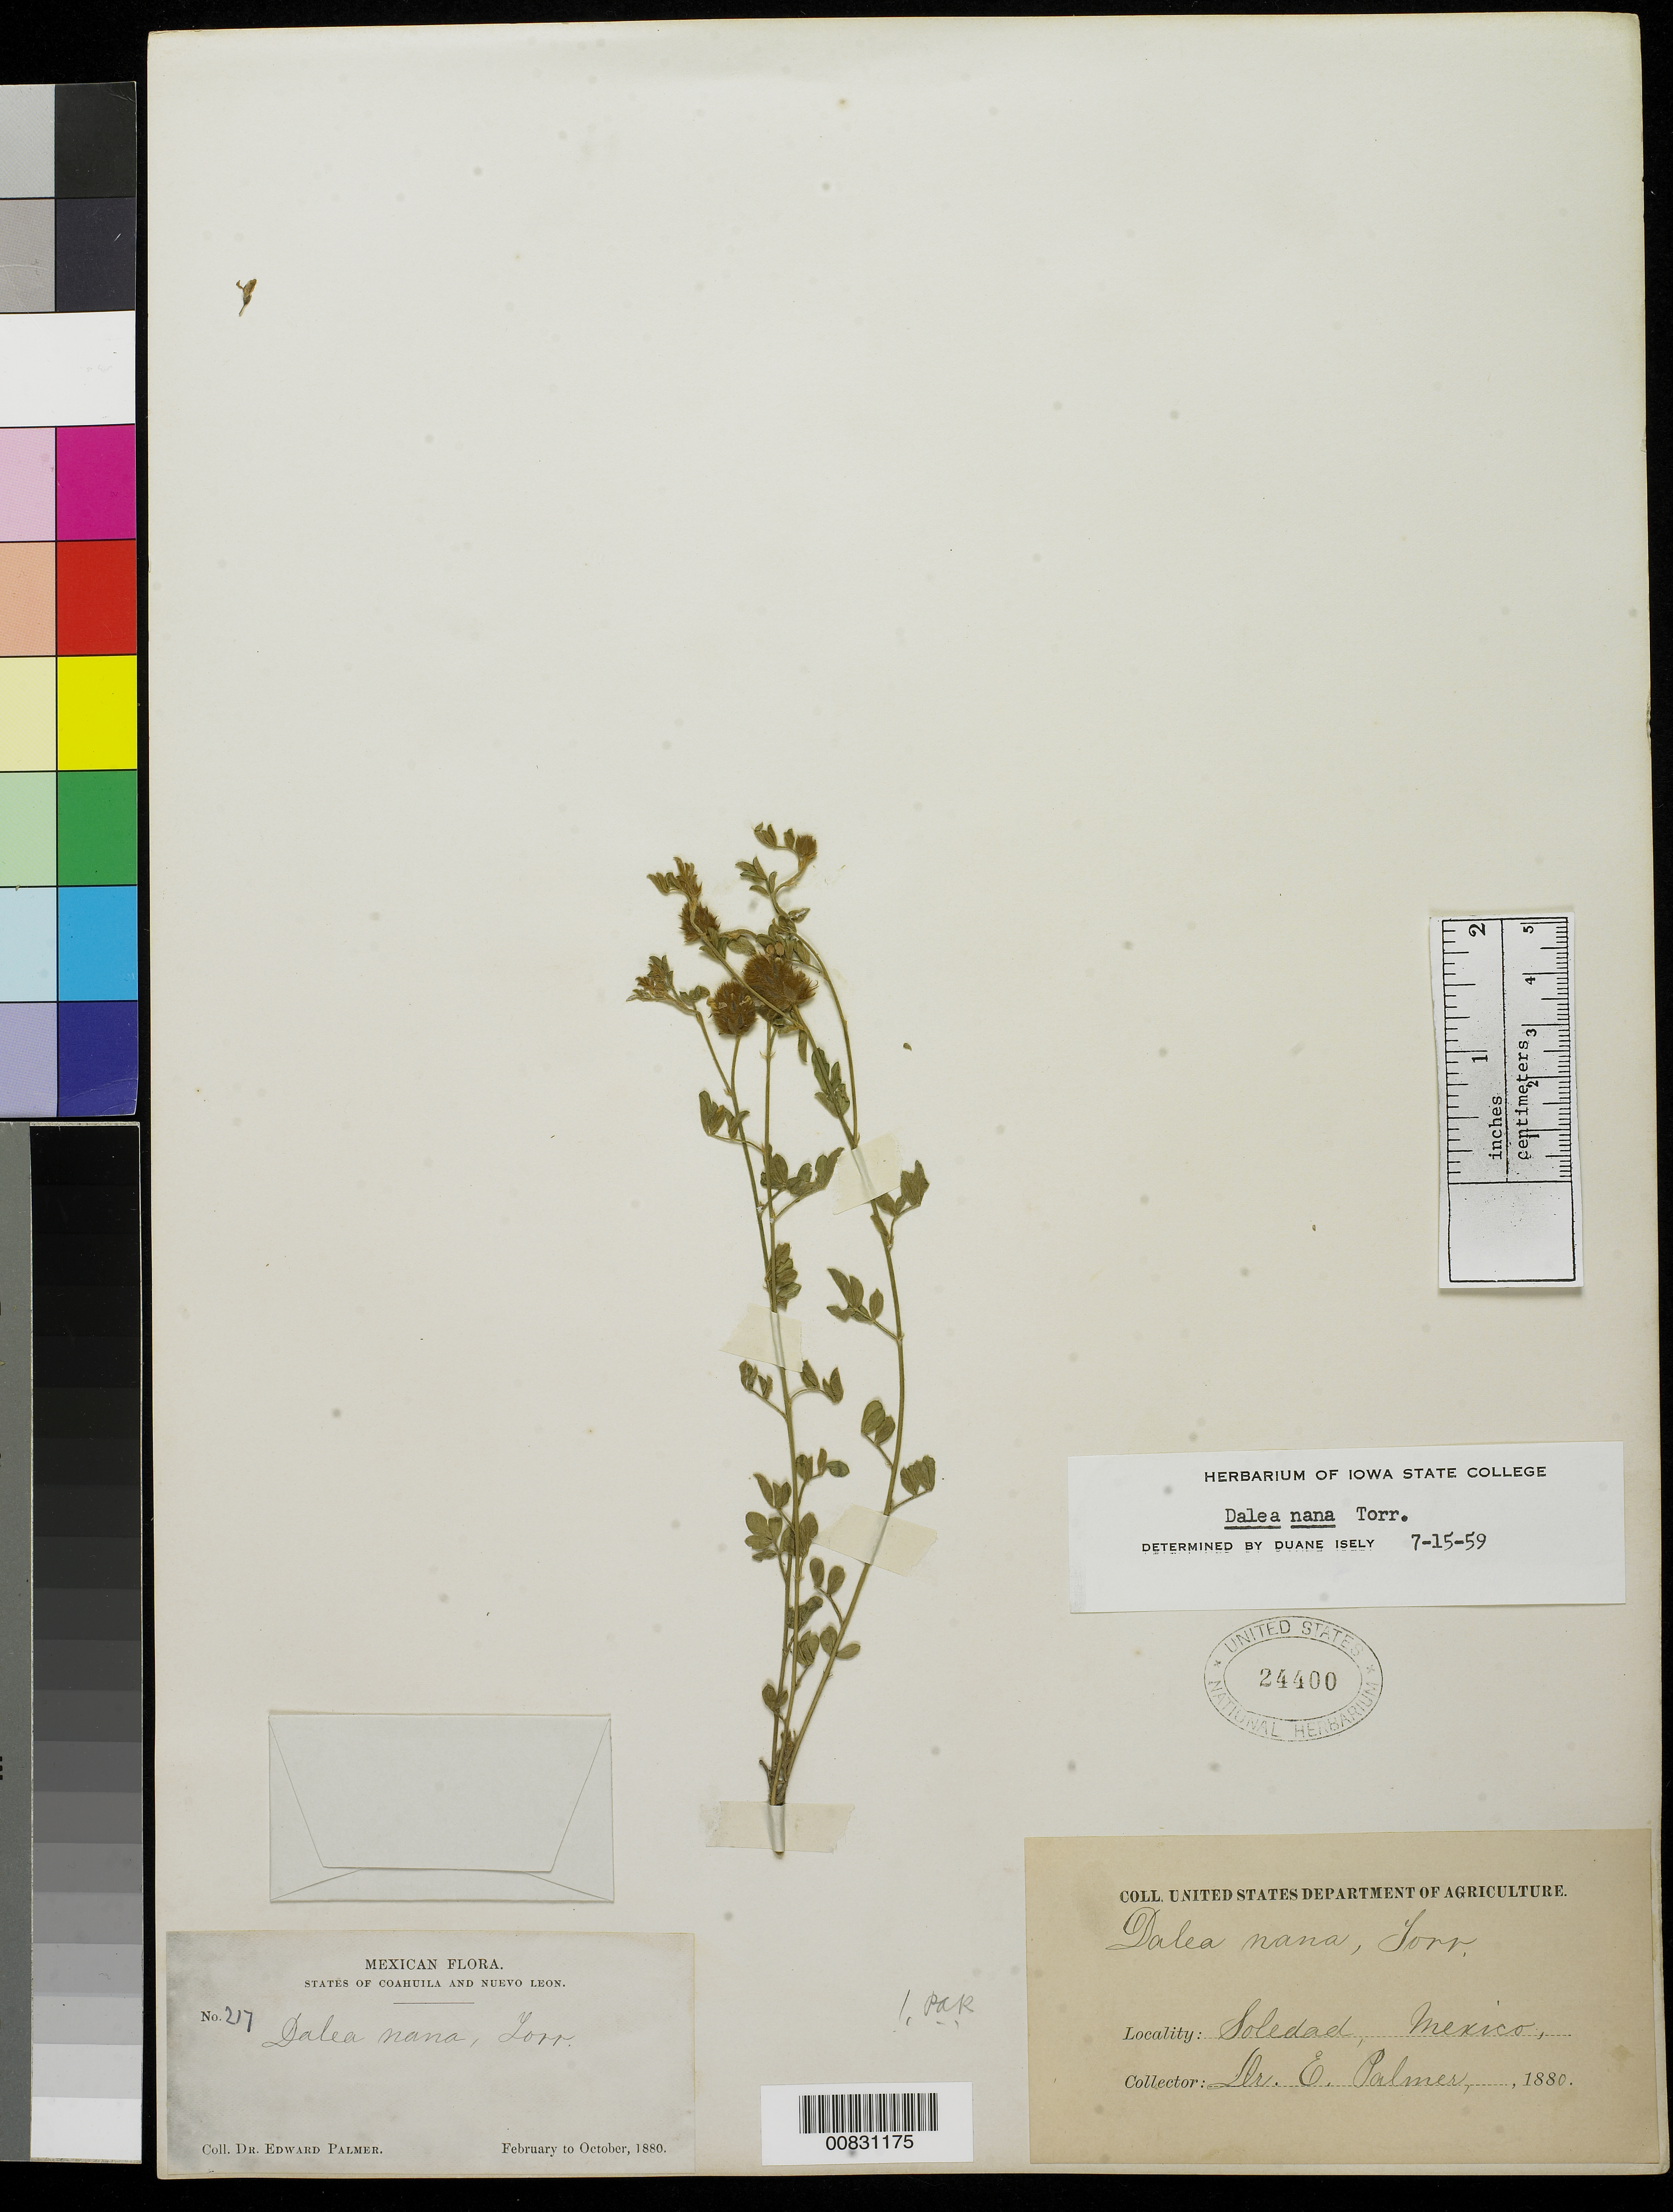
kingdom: Plantae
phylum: Tracheophyta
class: Magnoliopsida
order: Fabales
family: Fabaceae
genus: Dalea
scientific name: Dalea nana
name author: Torr. & A. Gray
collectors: E. Palmer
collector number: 217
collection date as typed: Feb 1880 to -- Oct 1880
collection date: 1880-02/1880-10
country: Mexico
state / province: Coahuila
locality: Soledad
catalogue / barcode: US 24400